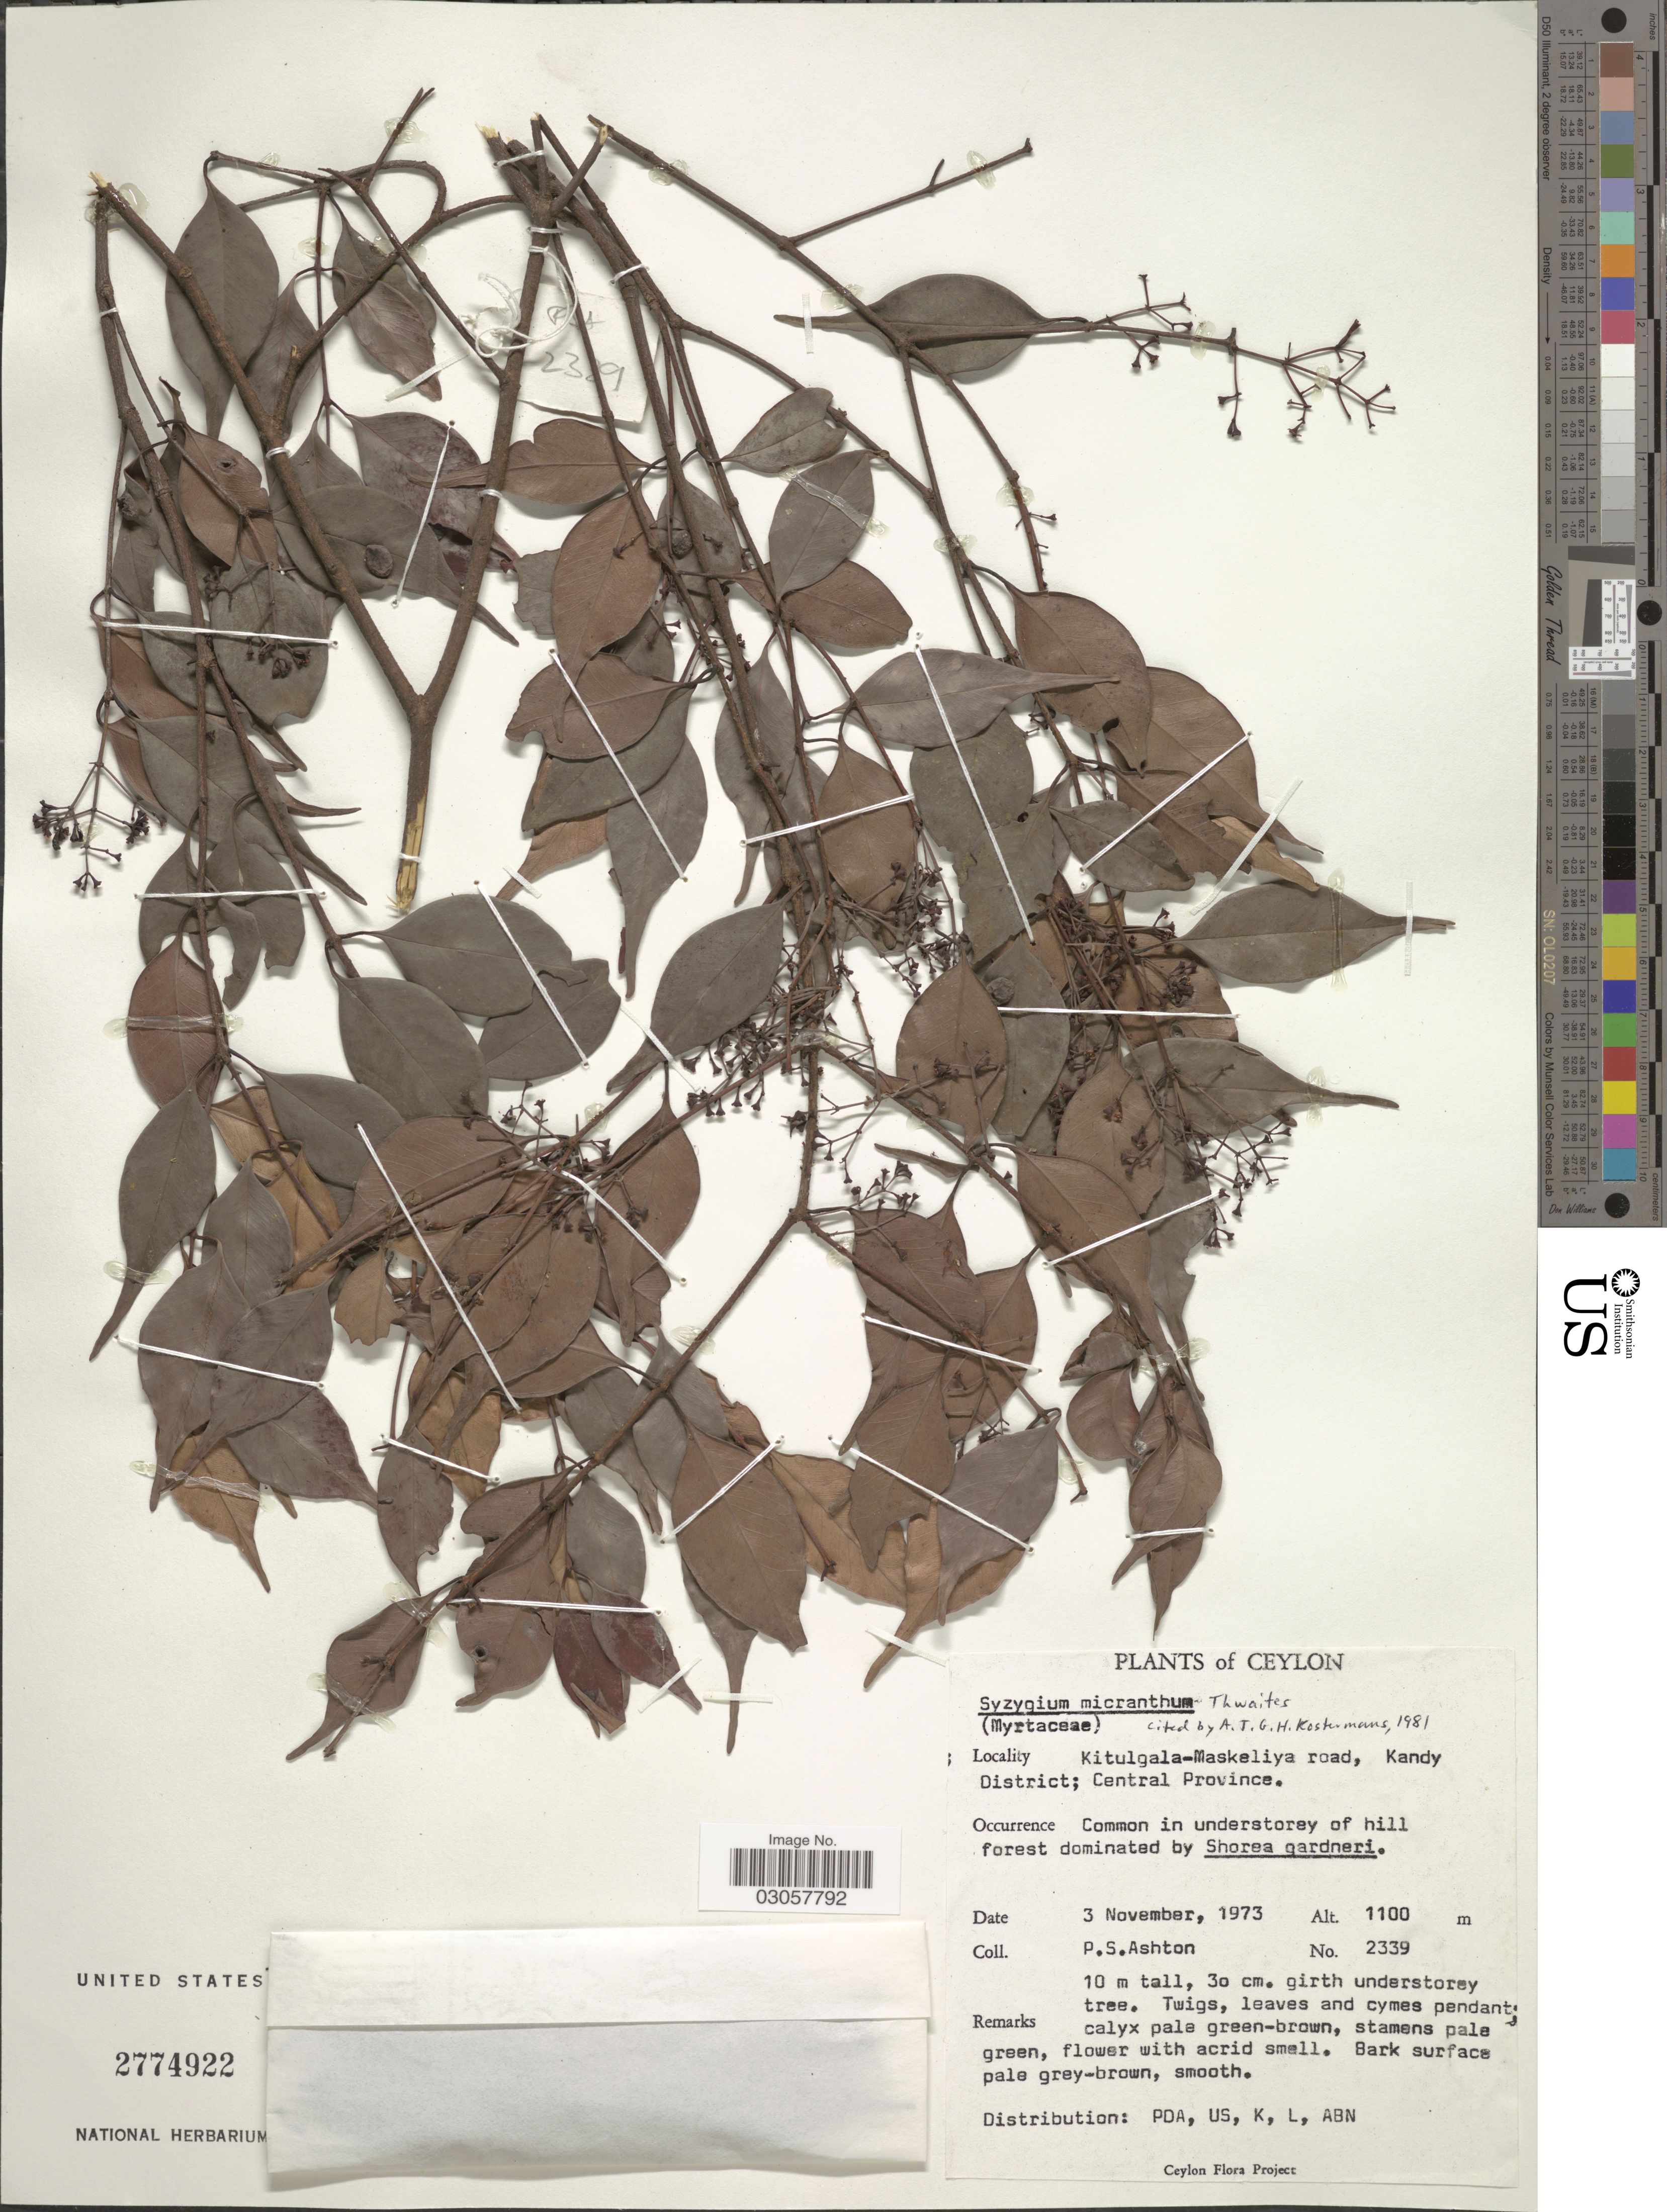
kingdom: Plantae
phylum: Tracheophyta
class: Magnoliopsida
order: Myrtales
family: Myrtaceae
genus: Syzygium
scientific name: Syzygium micranthum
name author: Thwaites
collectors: P. S. Ashton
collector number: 2339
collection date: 1973-11-03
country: Sri Lanka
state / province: Central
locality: Ceylon. Kitulgala-Maskeliya road, Kandy District.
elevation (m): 1100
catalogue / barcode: US 2774922